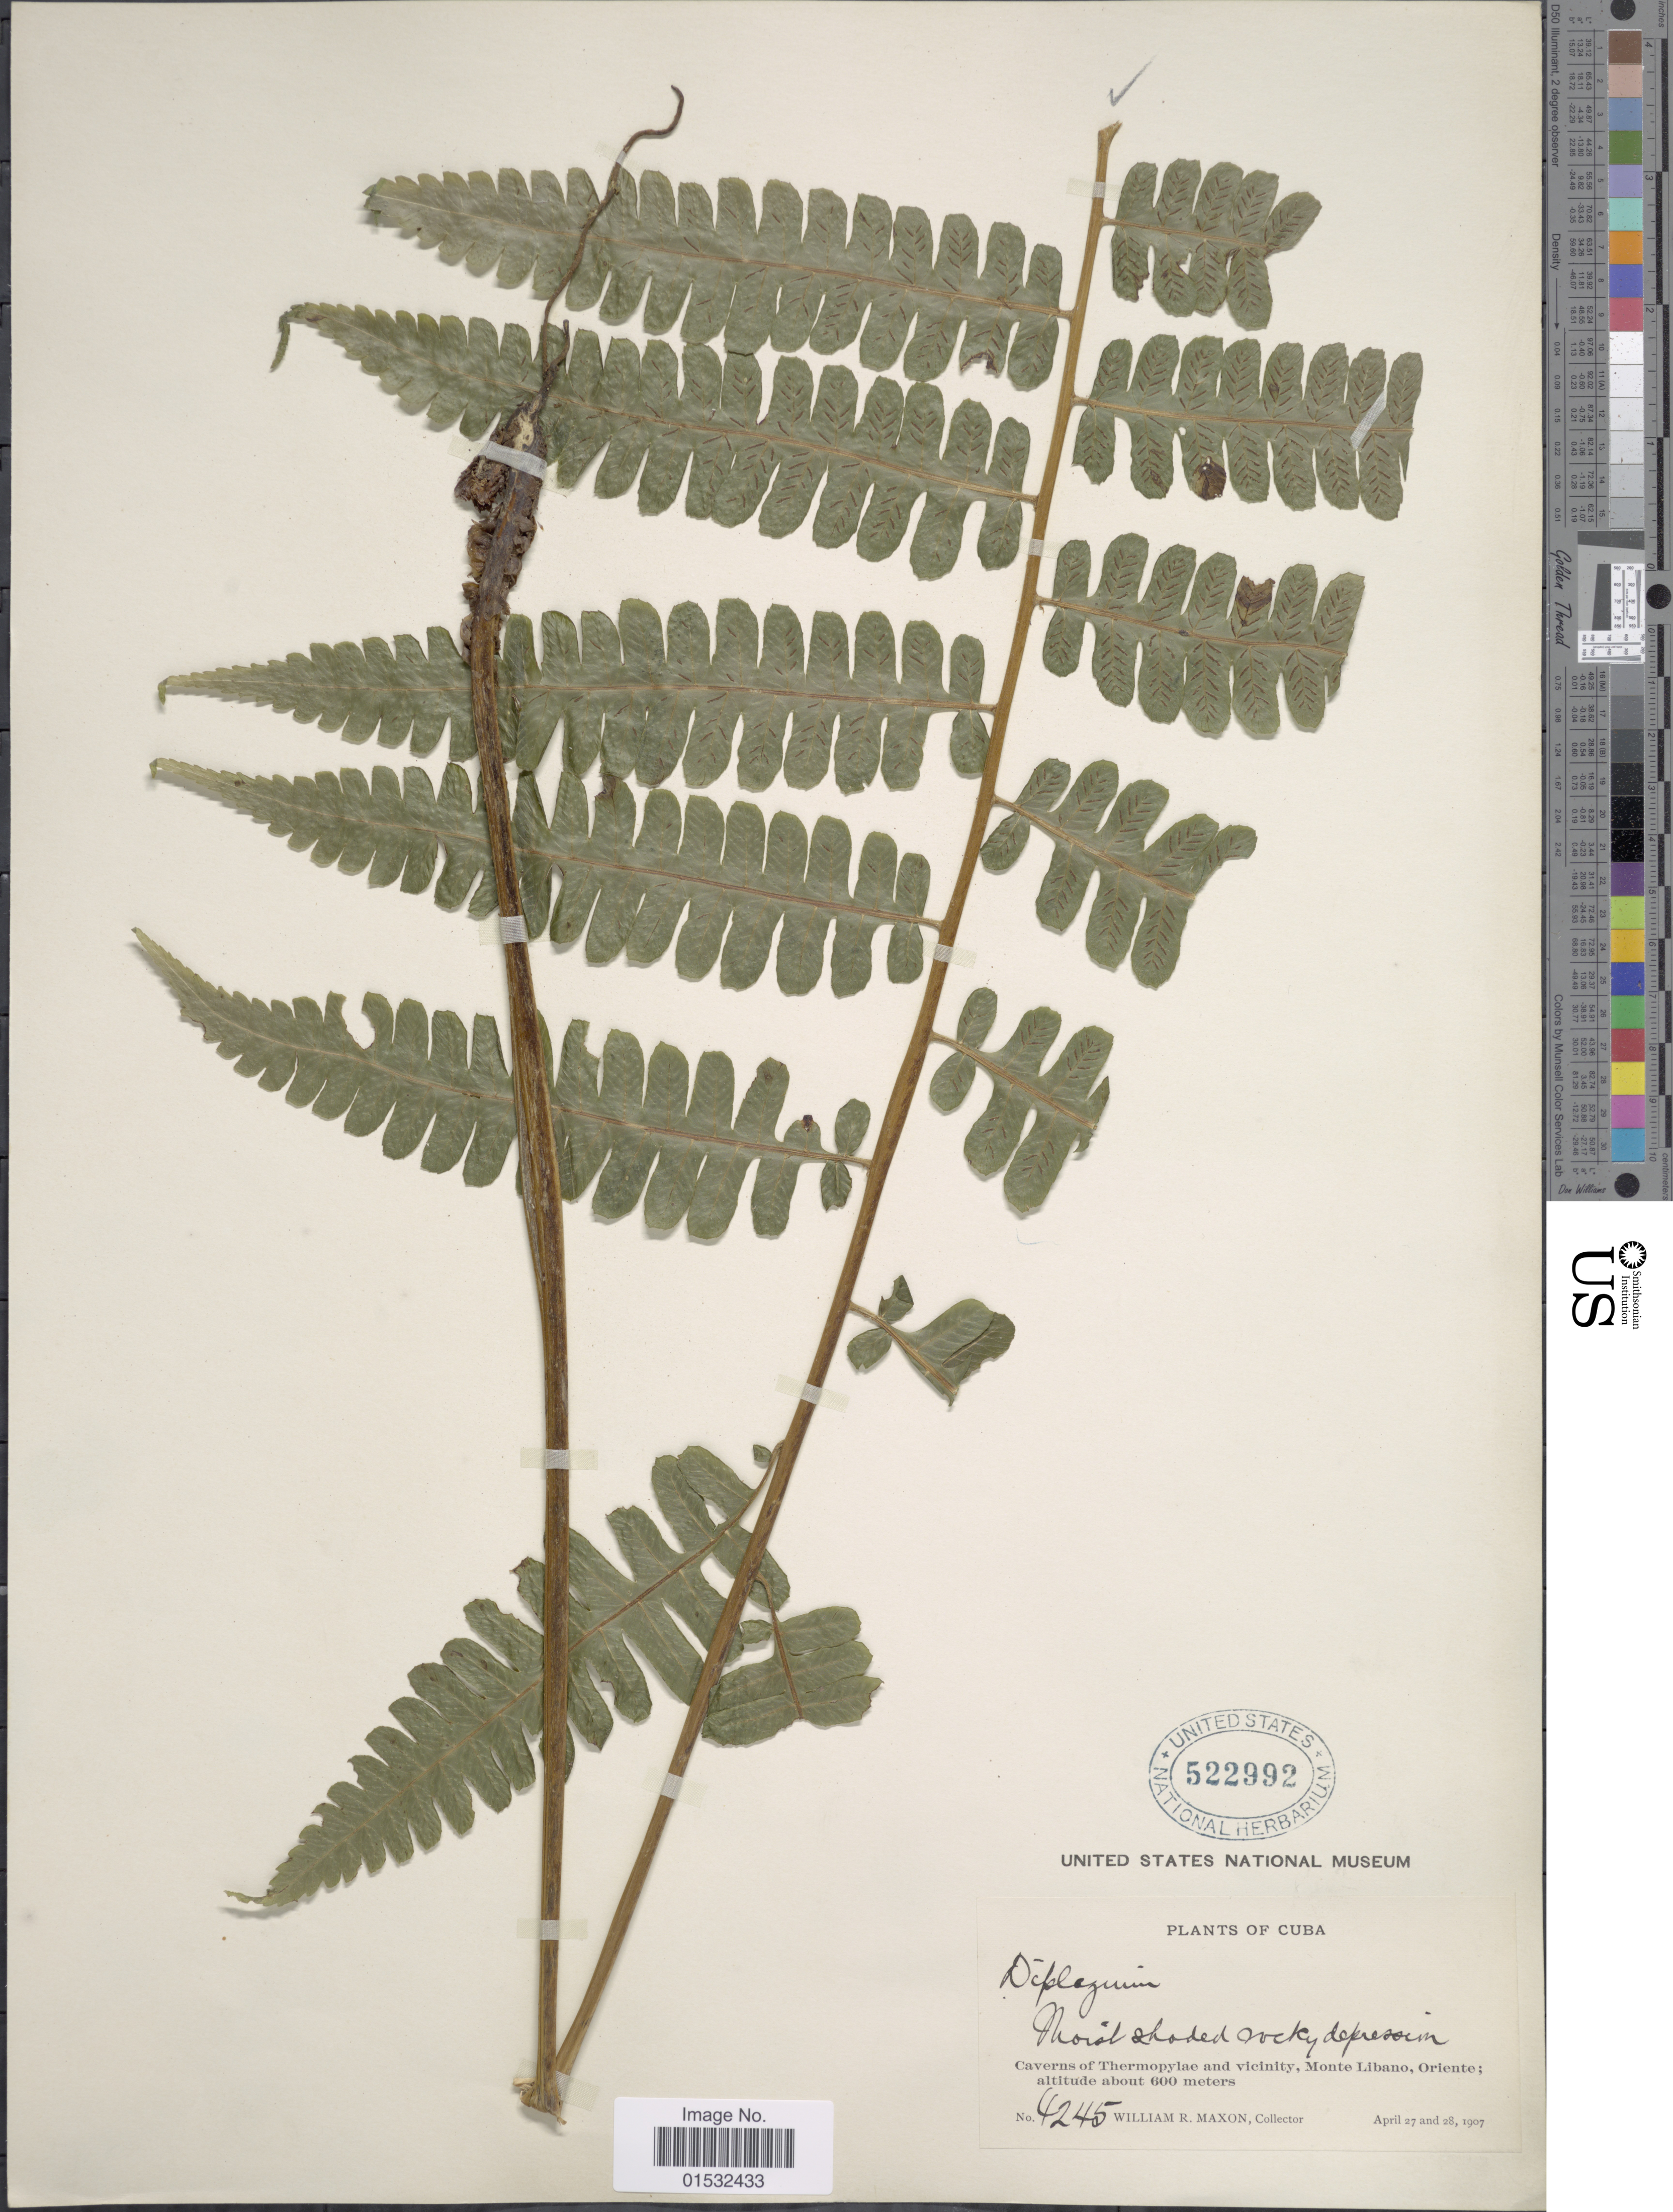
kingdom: Plantae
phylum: Tracheophyta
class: Polypodiopsida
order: Polypodiales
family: Athyriaceae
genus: Diplazium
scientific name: Diplazium striatum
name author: (L.) C. Presl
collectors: W. R. Maxon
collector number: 4245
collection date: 1907-04-27/1907-04-28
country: Cuba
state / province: Oriente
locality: Caverns of Thermopylae and vicinity, Monte Libano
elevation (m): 600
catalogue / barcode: US 522992